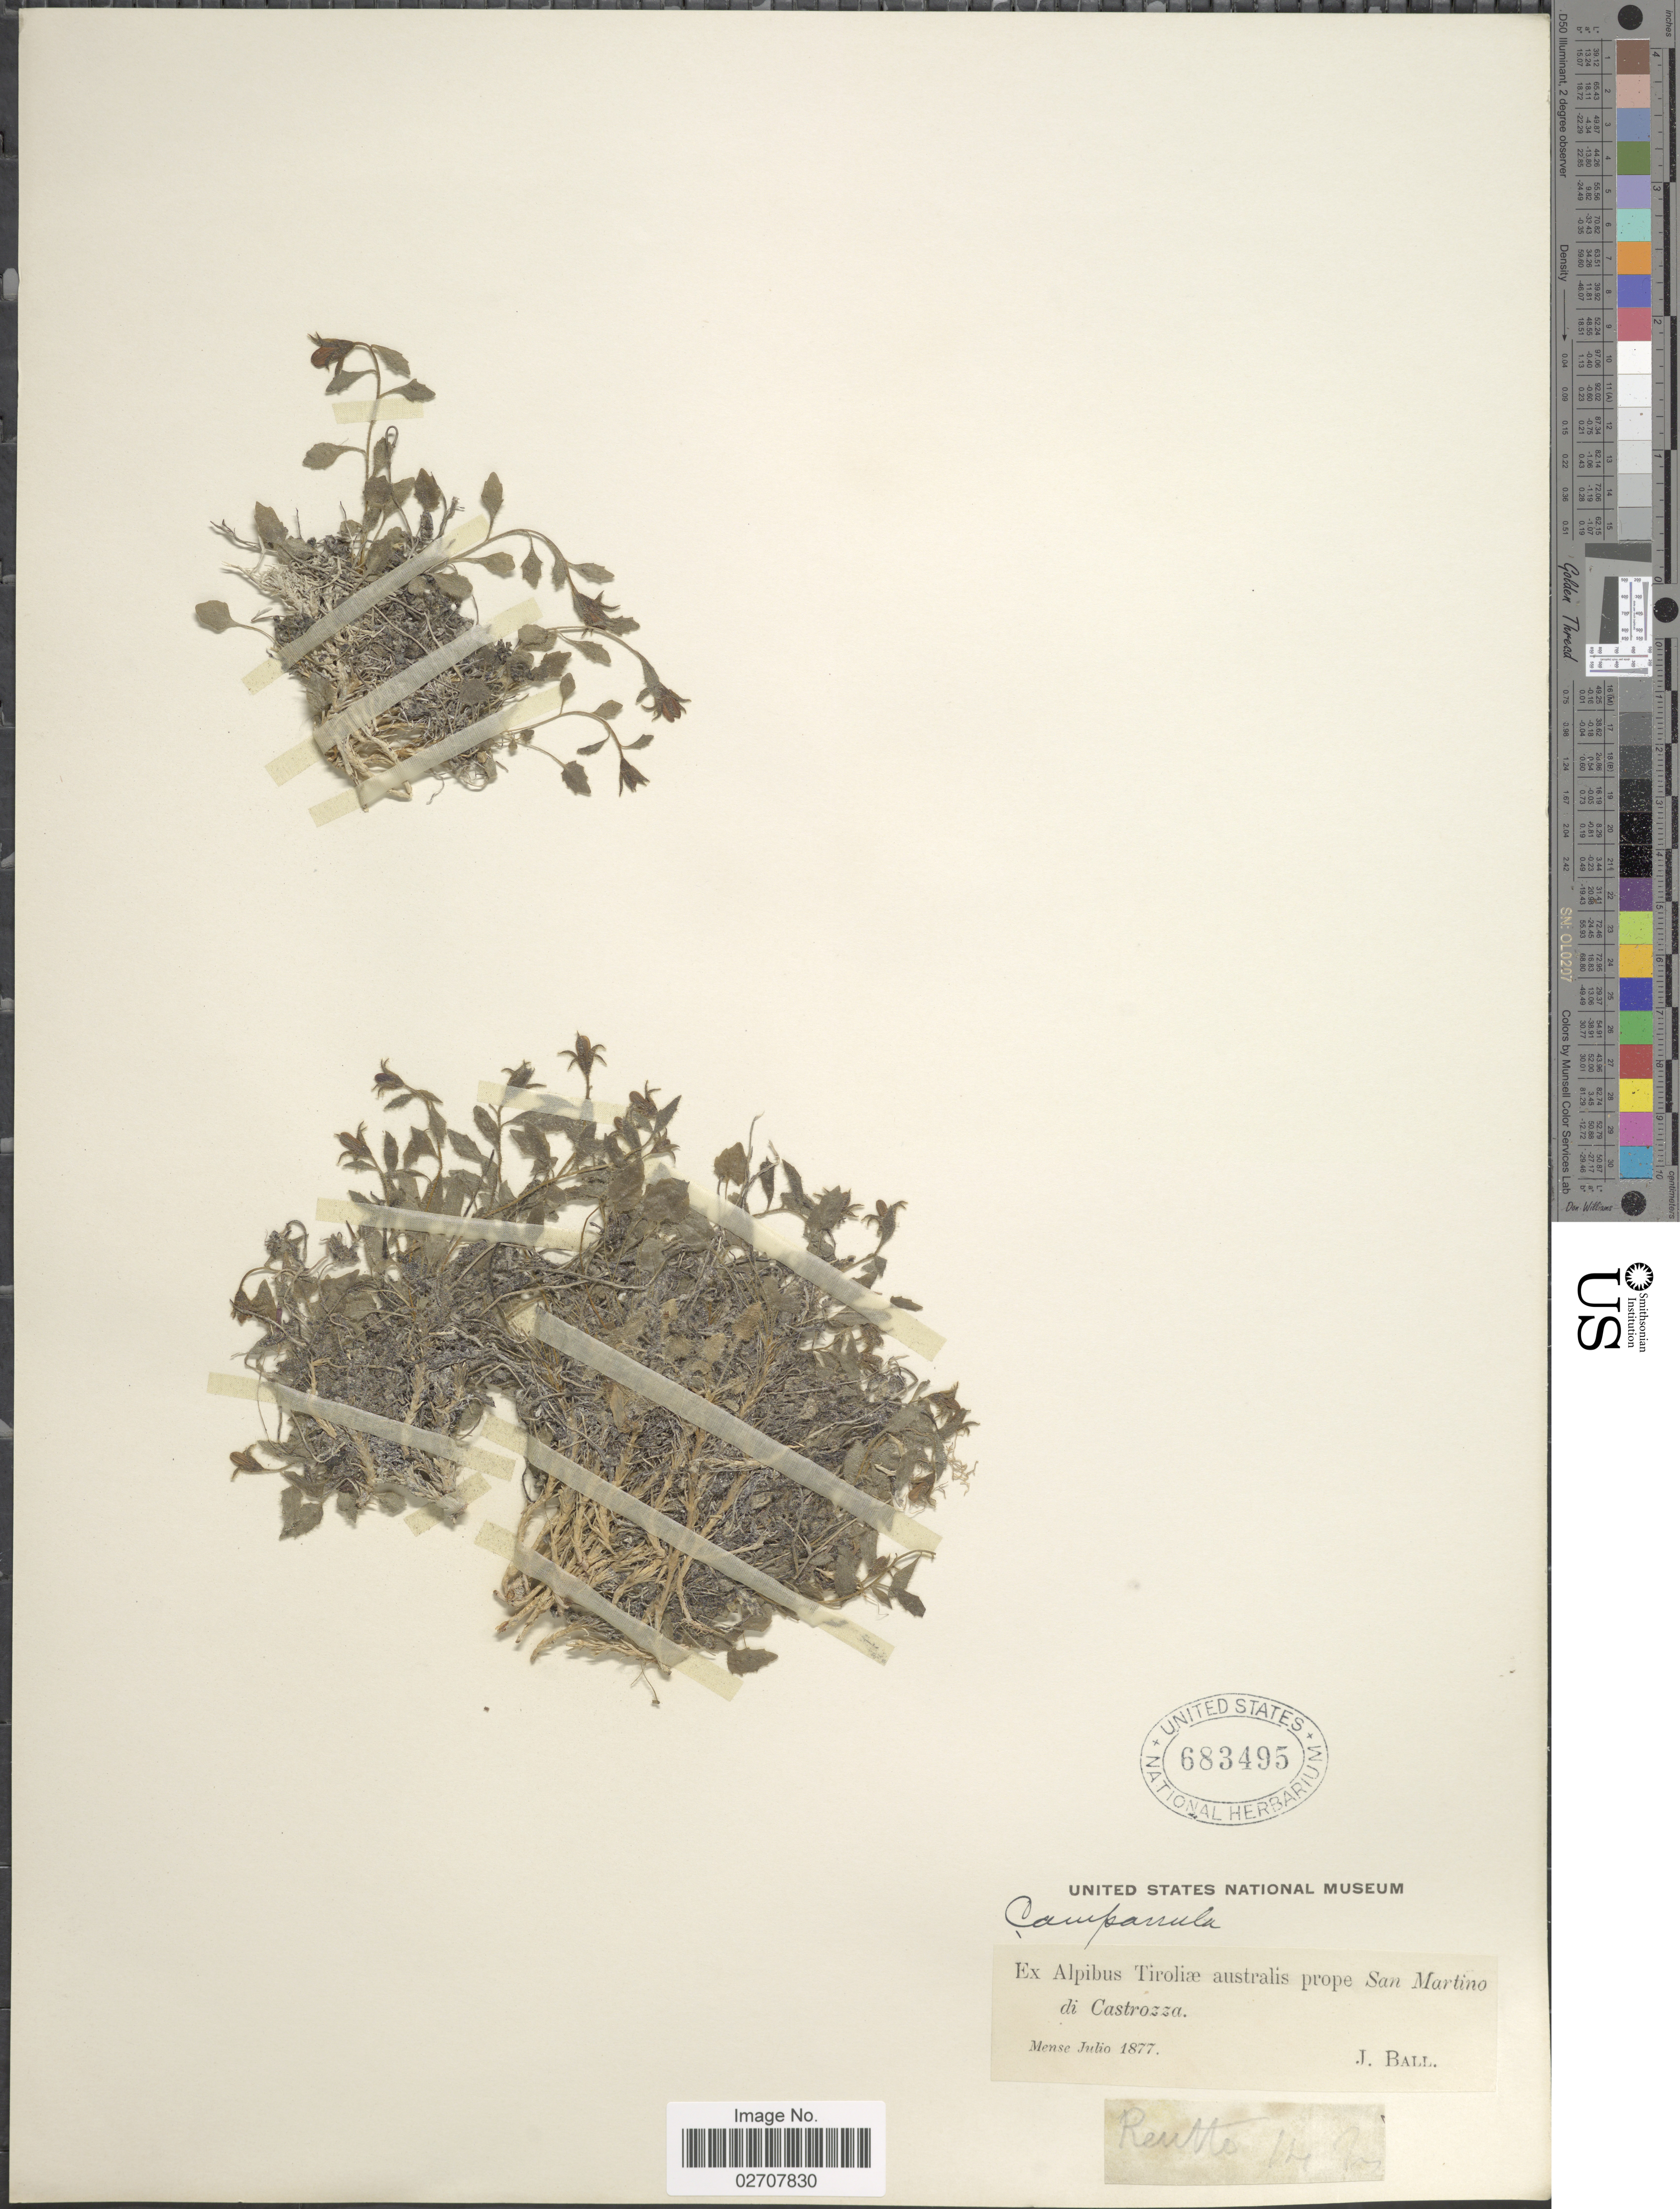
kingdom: Plantae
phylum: Tracheophyta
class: Magnoliopsida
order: Asterales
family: Campanulaceae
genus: Campanula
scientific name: Campanula morettiana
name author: Rchb.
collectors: J. Ball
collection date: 1877-07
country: Austria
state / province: Tirol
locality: Ex Alpibus Tirolae australis prope San Martino di Castrozza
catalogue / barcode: US 683495